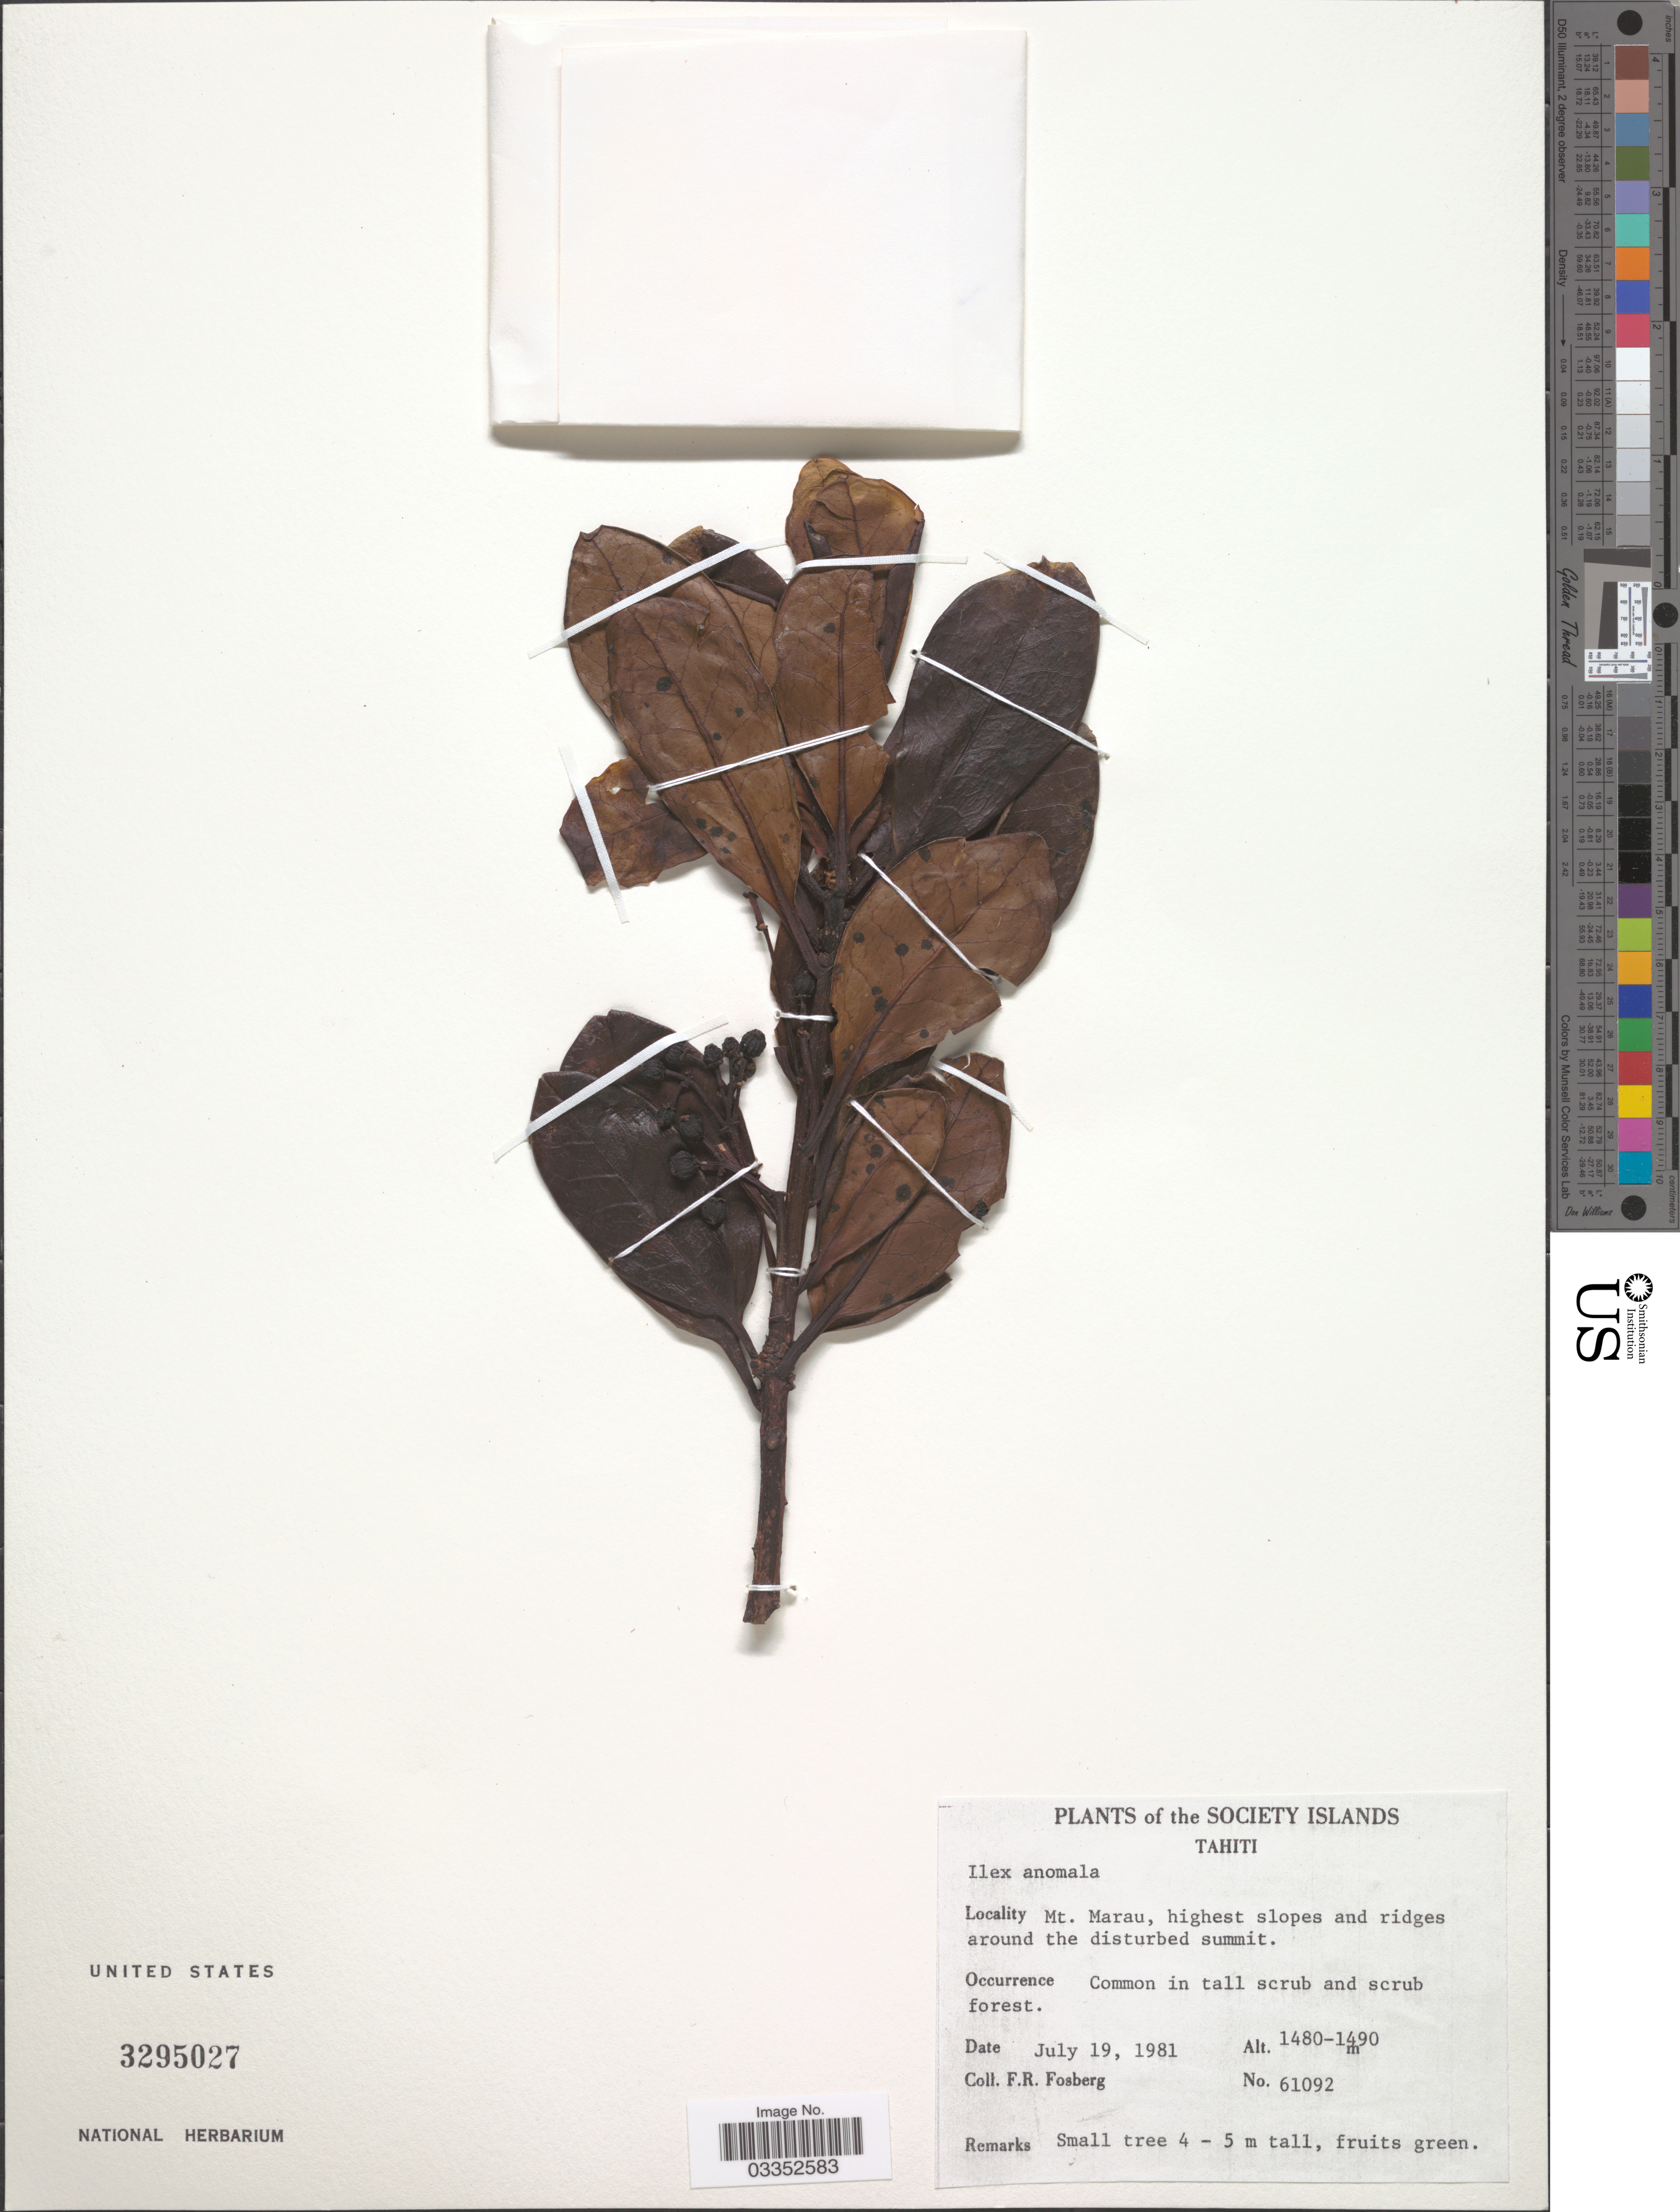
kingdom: Plantae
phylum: Tracheophyta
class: Magnoliopsida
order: Aquifoliales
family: Aquifoliaceae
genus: Ilex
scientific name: Ilex anomala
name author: Hook. & Arn.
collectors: F. R. Fosberg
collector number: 61092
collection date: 1981-07-19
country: French Polynesia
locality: Society Islands. Tahiti. Mt. Marau, highest slopes and ridges around the disturbed summit.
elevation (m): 1480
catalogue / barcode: US 3295027